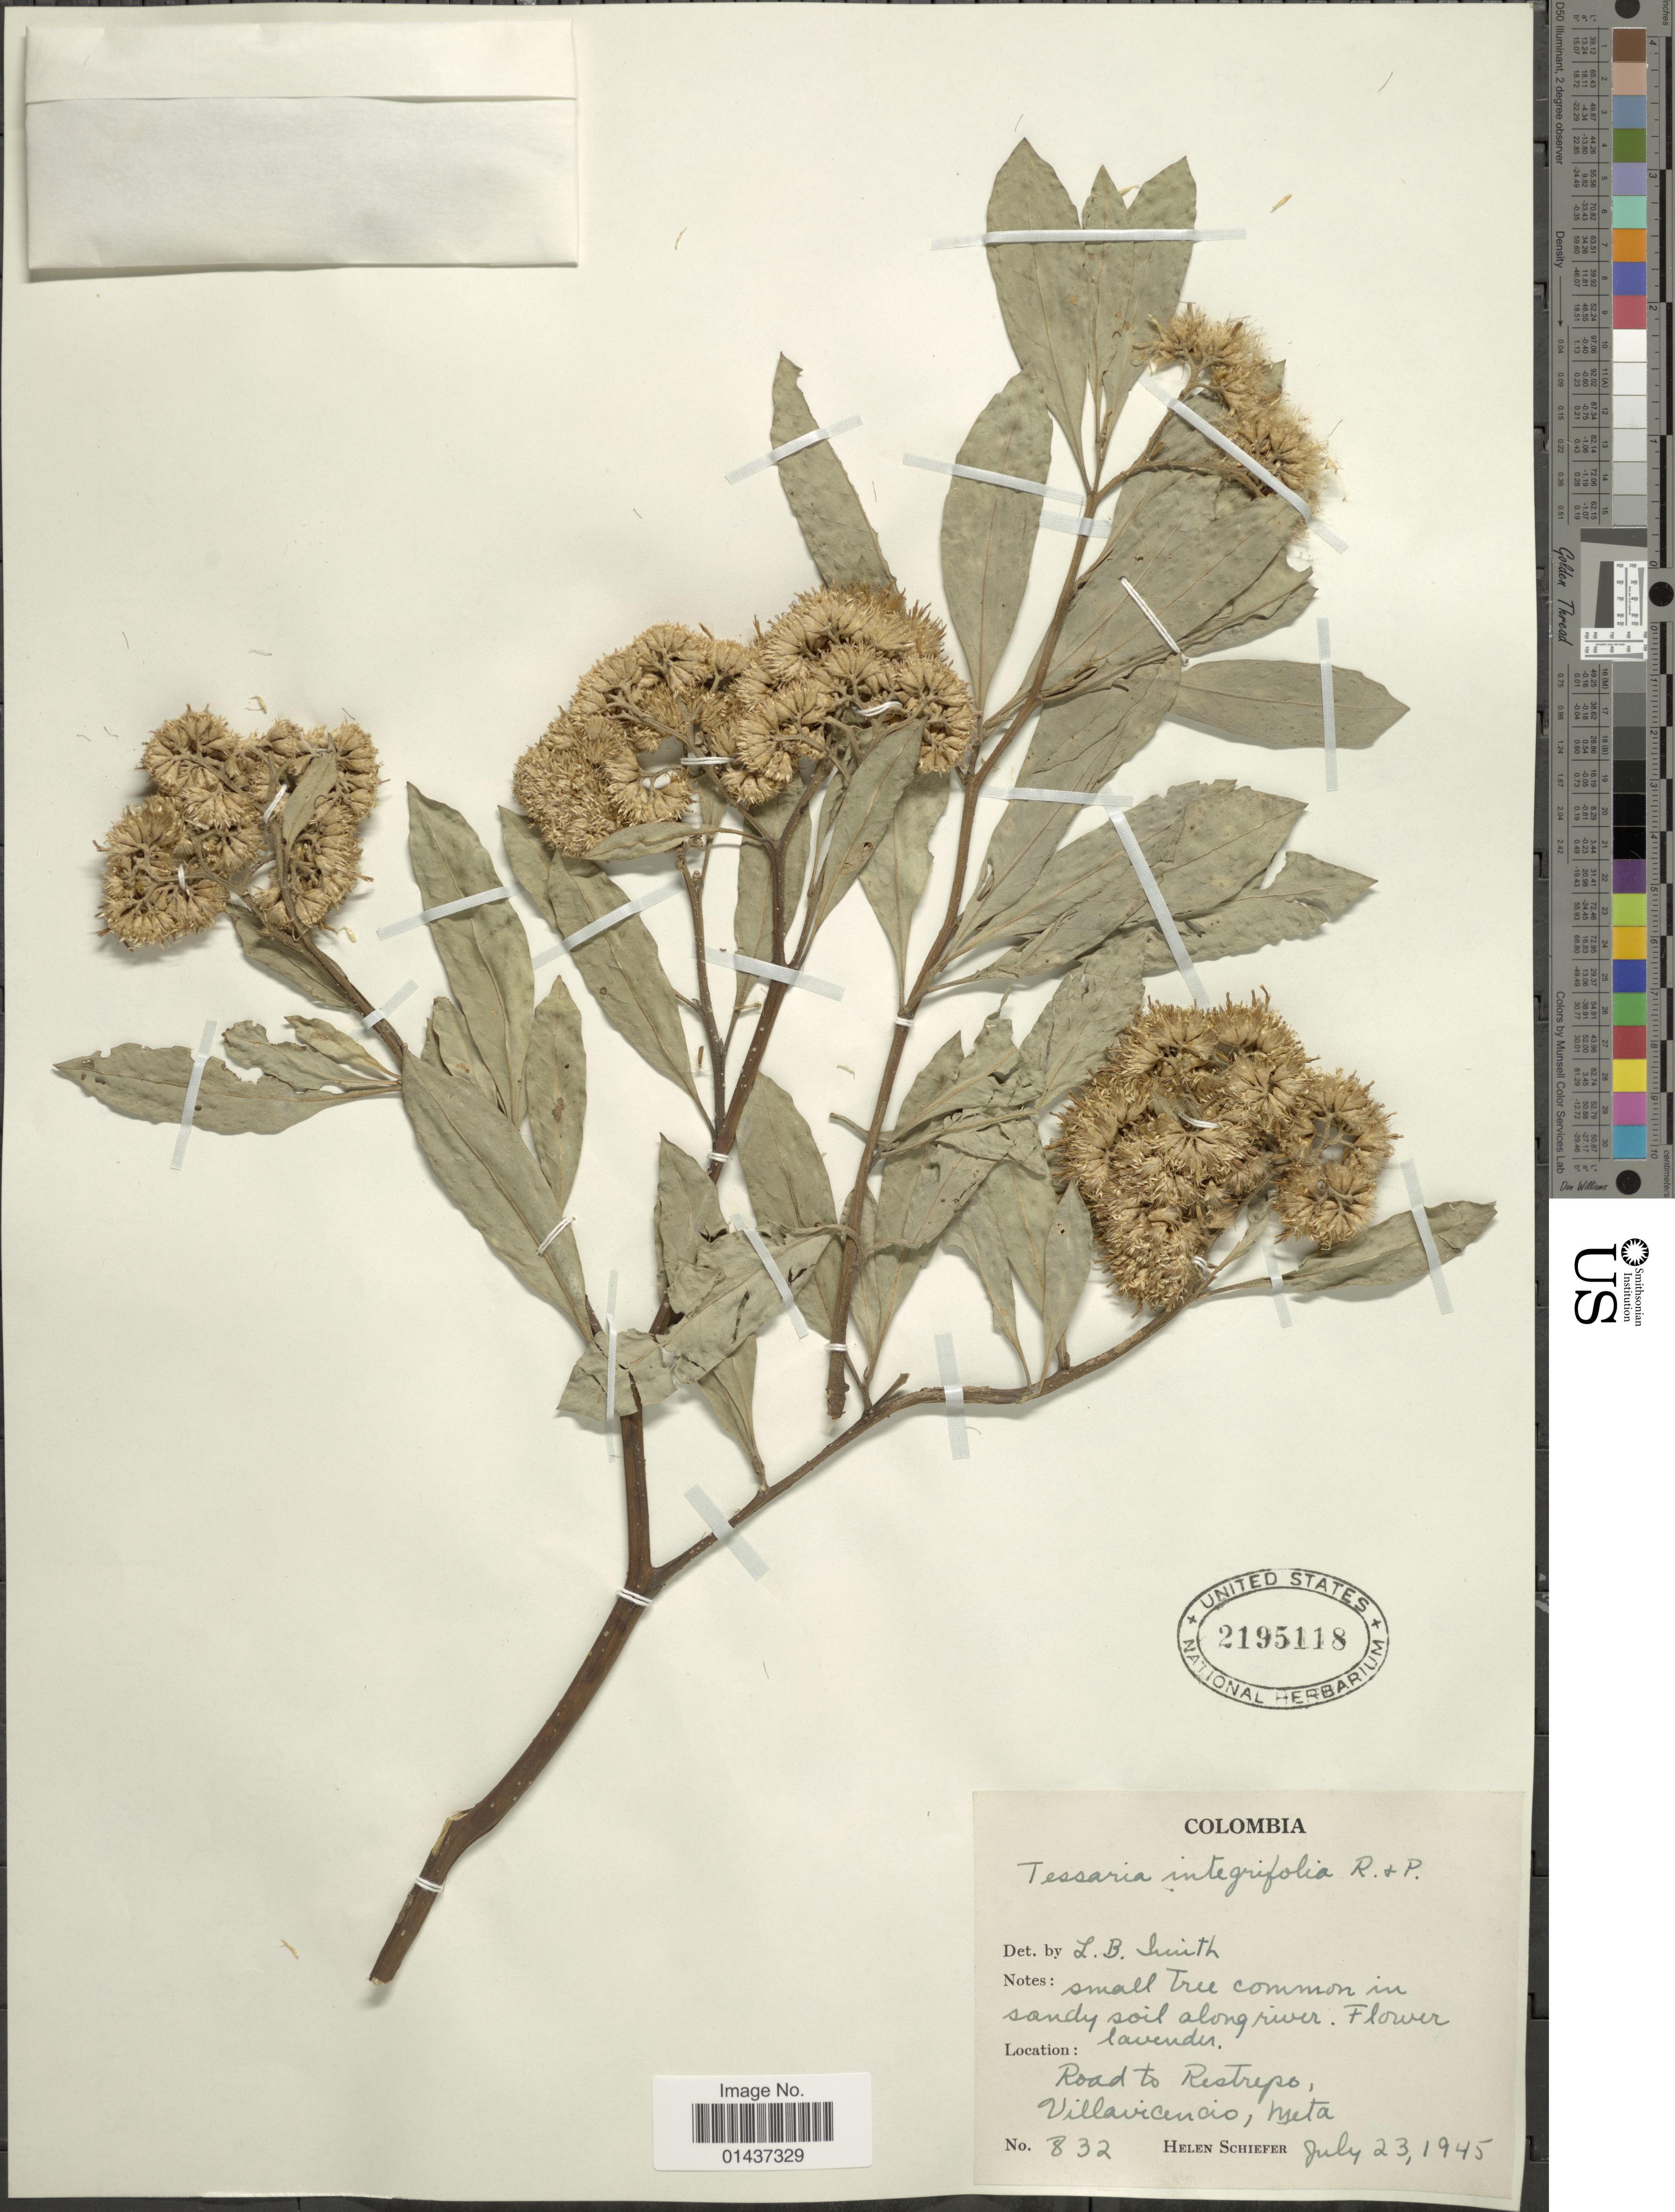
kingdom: Plantae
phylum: Tracheophyta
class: Magnoliopsida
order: Asterales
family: Asteraceae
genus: Tessaria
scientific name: Tessaria integrifolia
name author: Ruiz & Pav.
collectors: H. Schiefer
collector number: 832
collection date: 1945-07-23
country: Colombia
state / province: Meta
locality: Small tree common in sandy soil along river, Road to restrepo, Villavicencio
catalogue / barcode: US 2195118